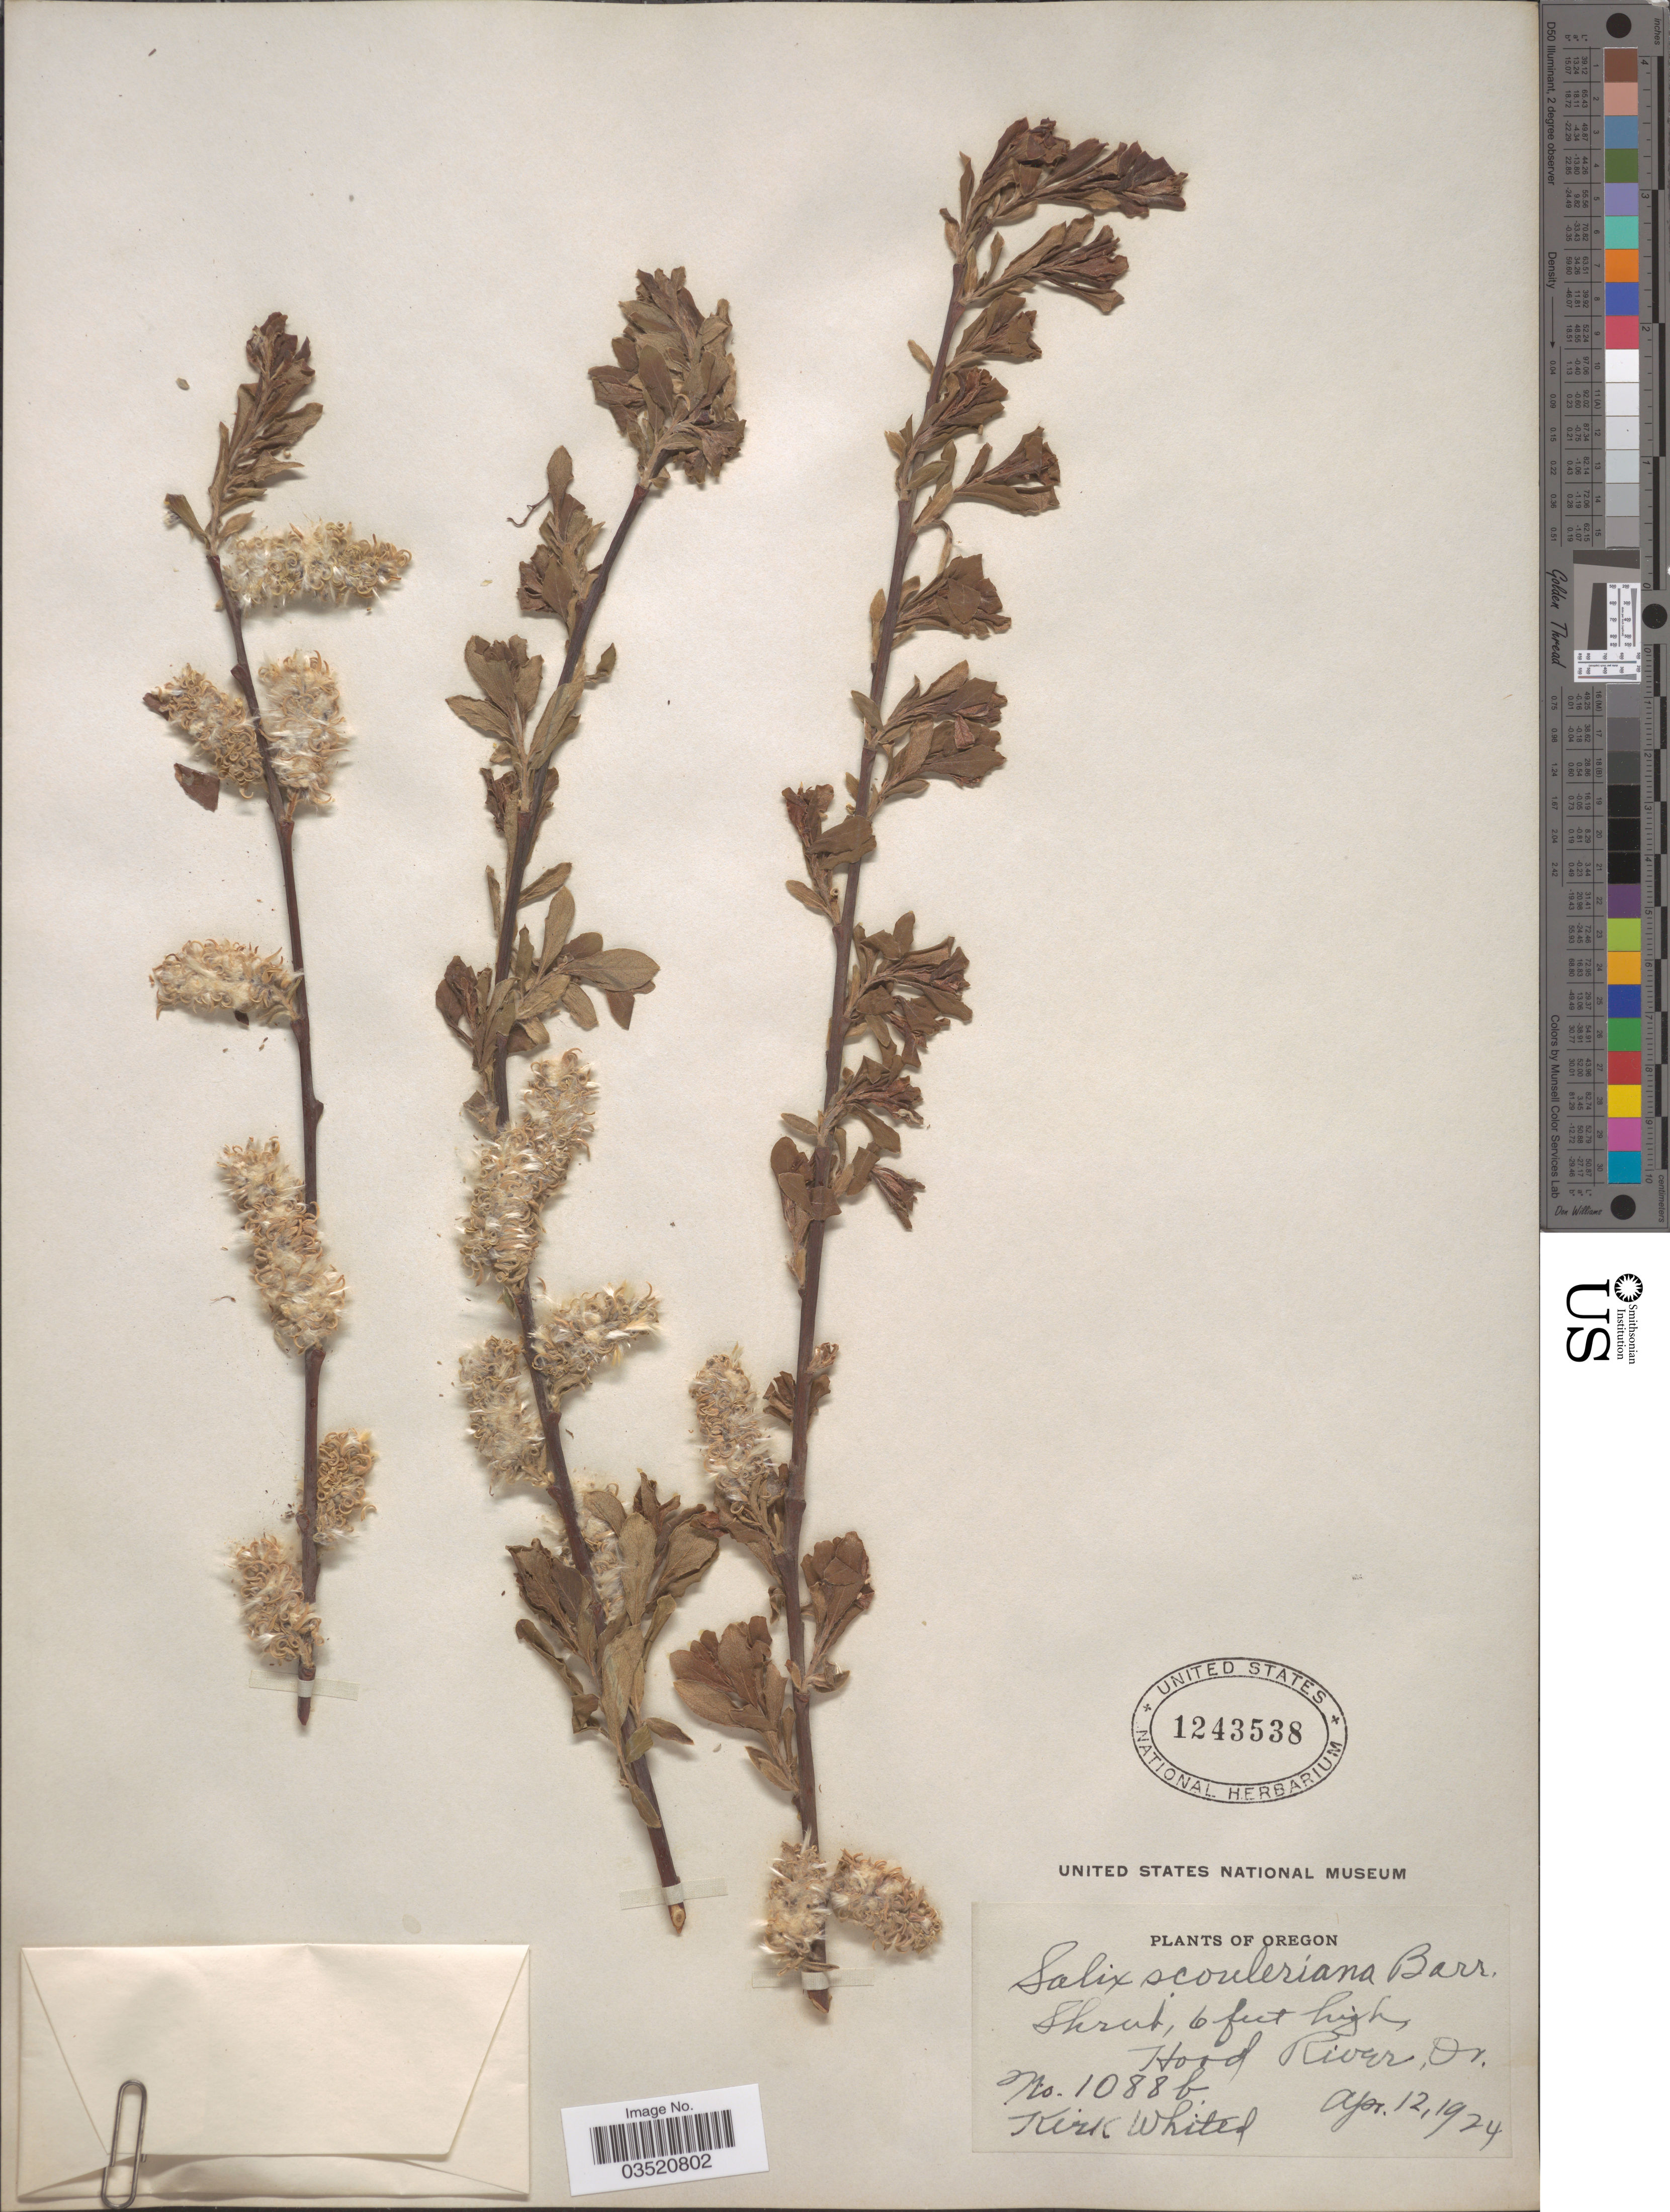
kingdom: Plantae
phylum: Tracheophyta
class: Magnoliopsida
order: Malpighiales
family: Salicaceae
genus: Salix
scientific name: Salix scouleriana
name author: Barratt ex Hook.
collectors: K. Whited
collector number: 1088b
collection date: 1924-04-12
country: United States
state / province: Oregon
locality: Hood River.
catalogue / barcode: US 1243538